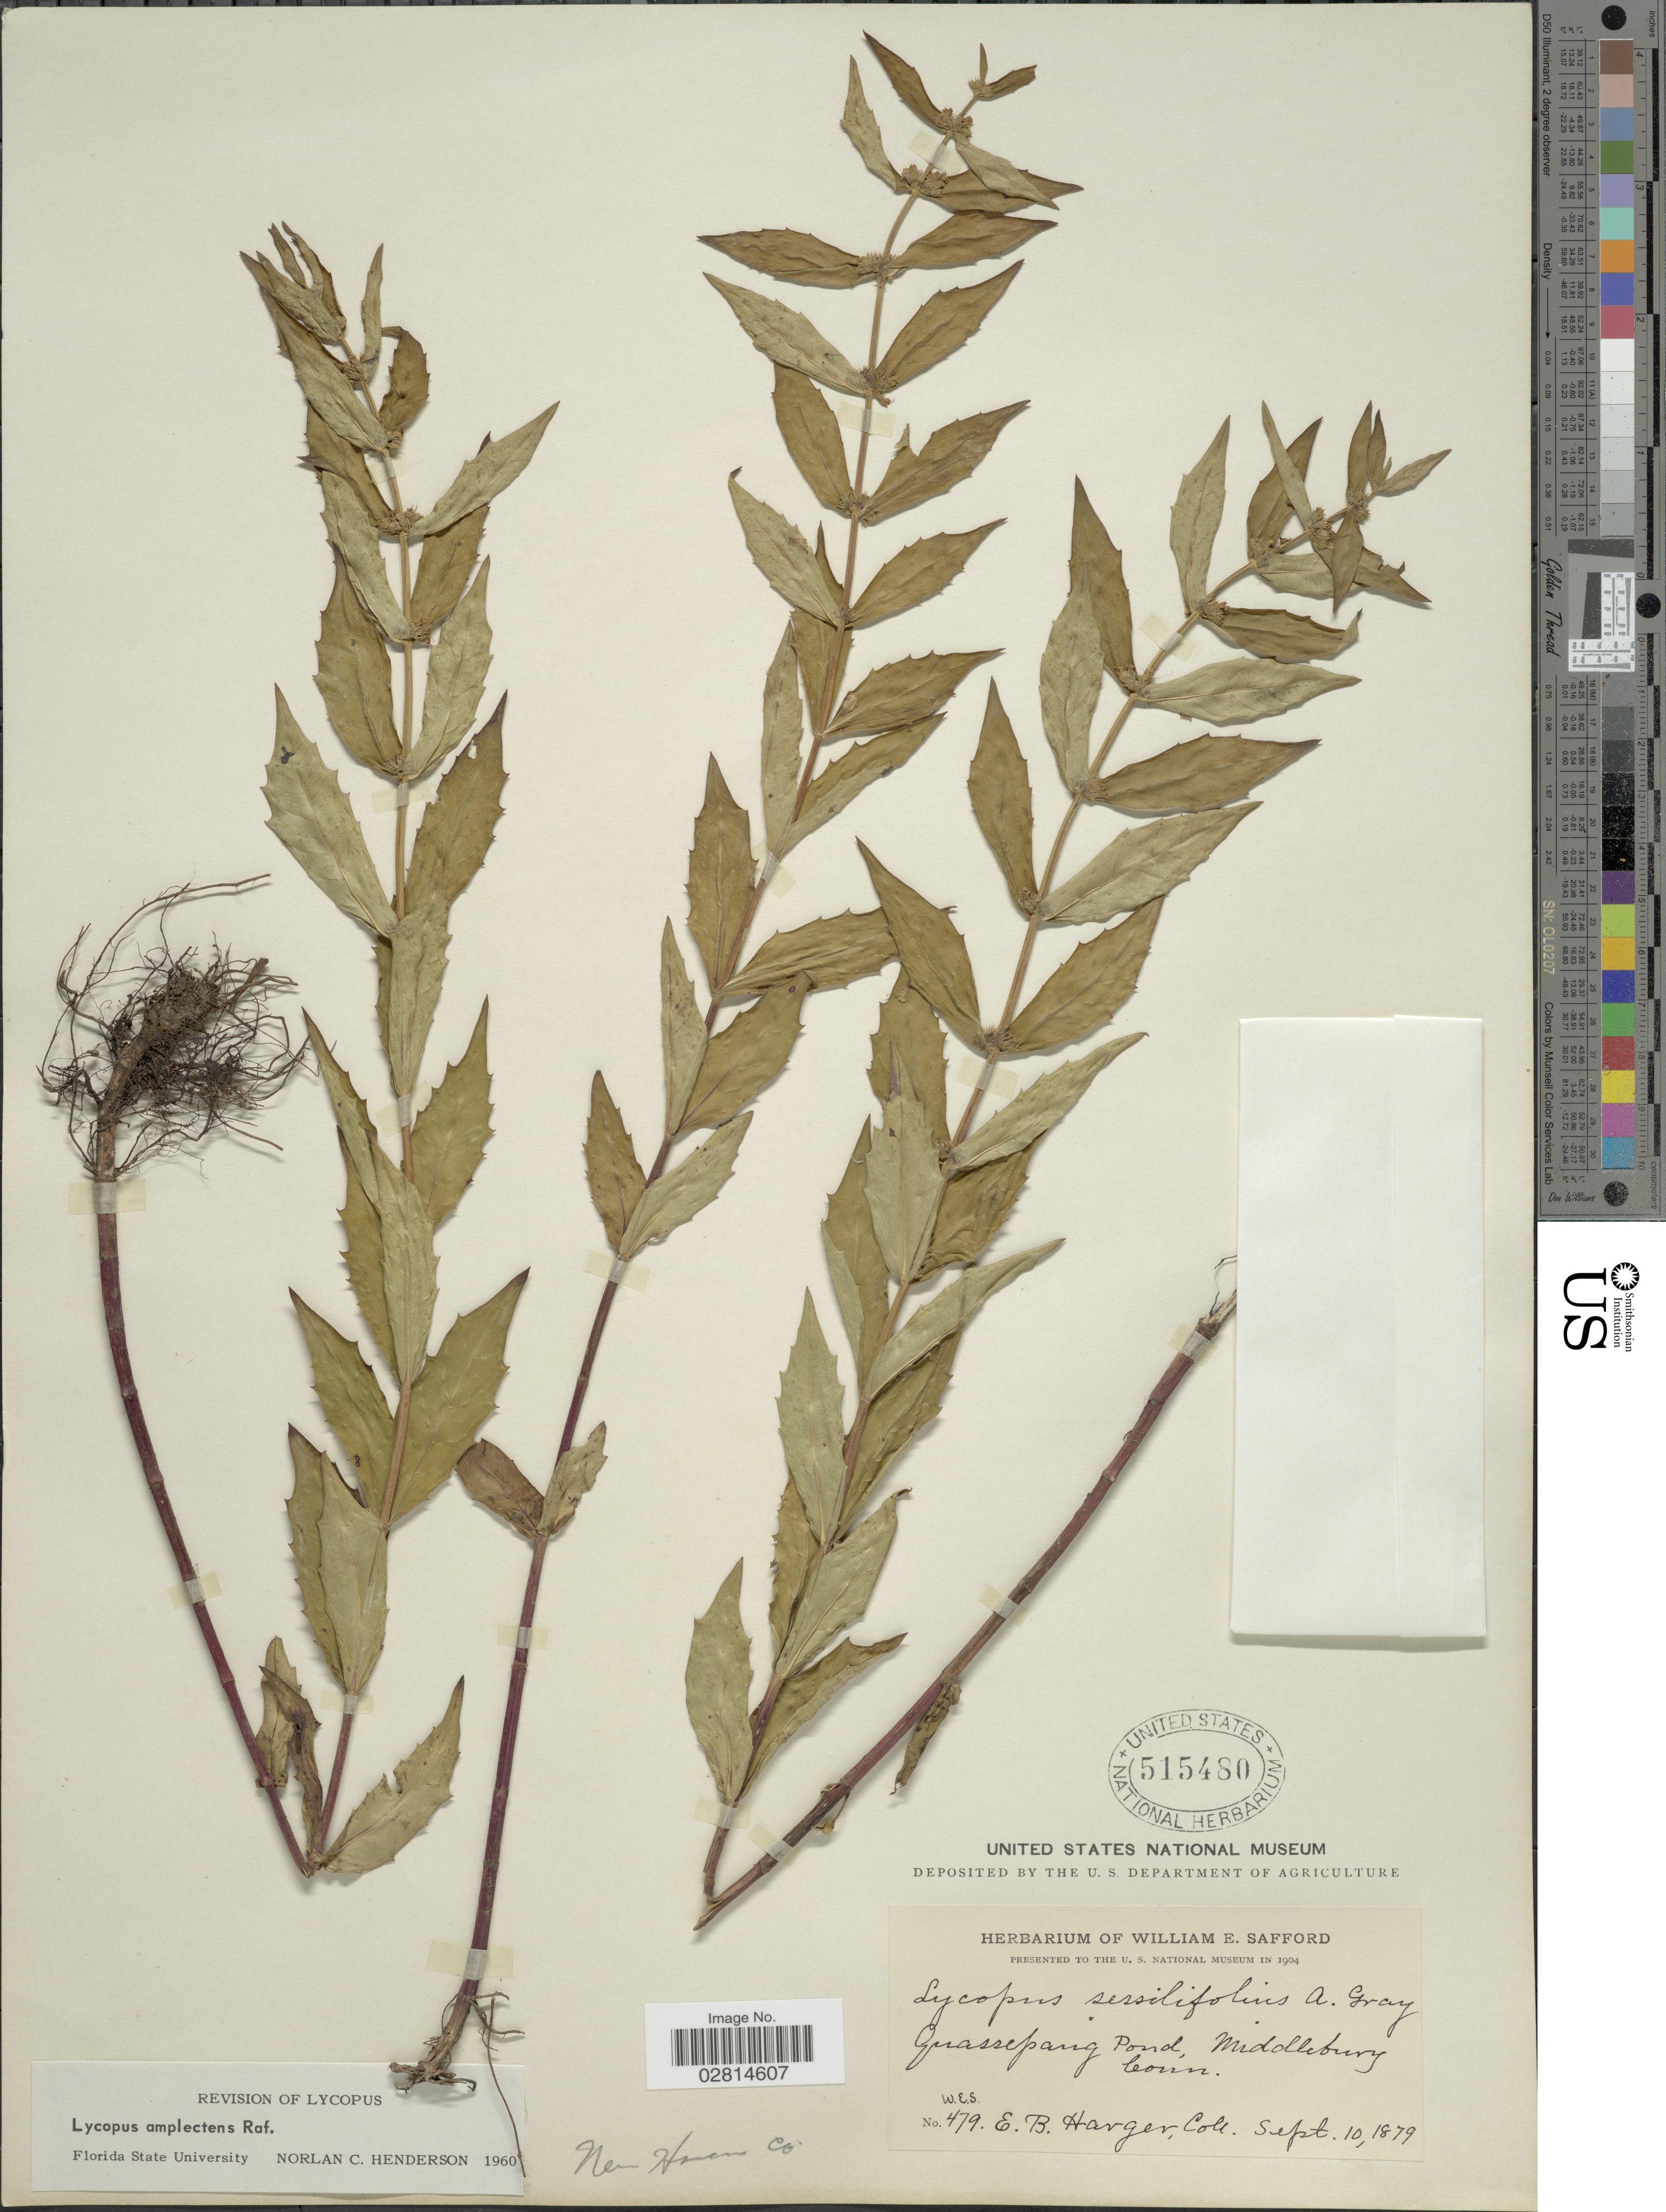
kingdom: Plantae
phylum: Tracheophyta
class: Magnoliopsida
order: Lamiales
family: Lamiaceae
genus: Lycopus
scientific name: Lycopus amplectens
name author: Raf.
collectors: E. B. Harger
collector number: WES479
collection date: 1879-09-10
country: United States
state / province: Connecticut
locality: Quassapaug Pond, Middlebury. New Haven Co.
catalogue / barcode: US 515480